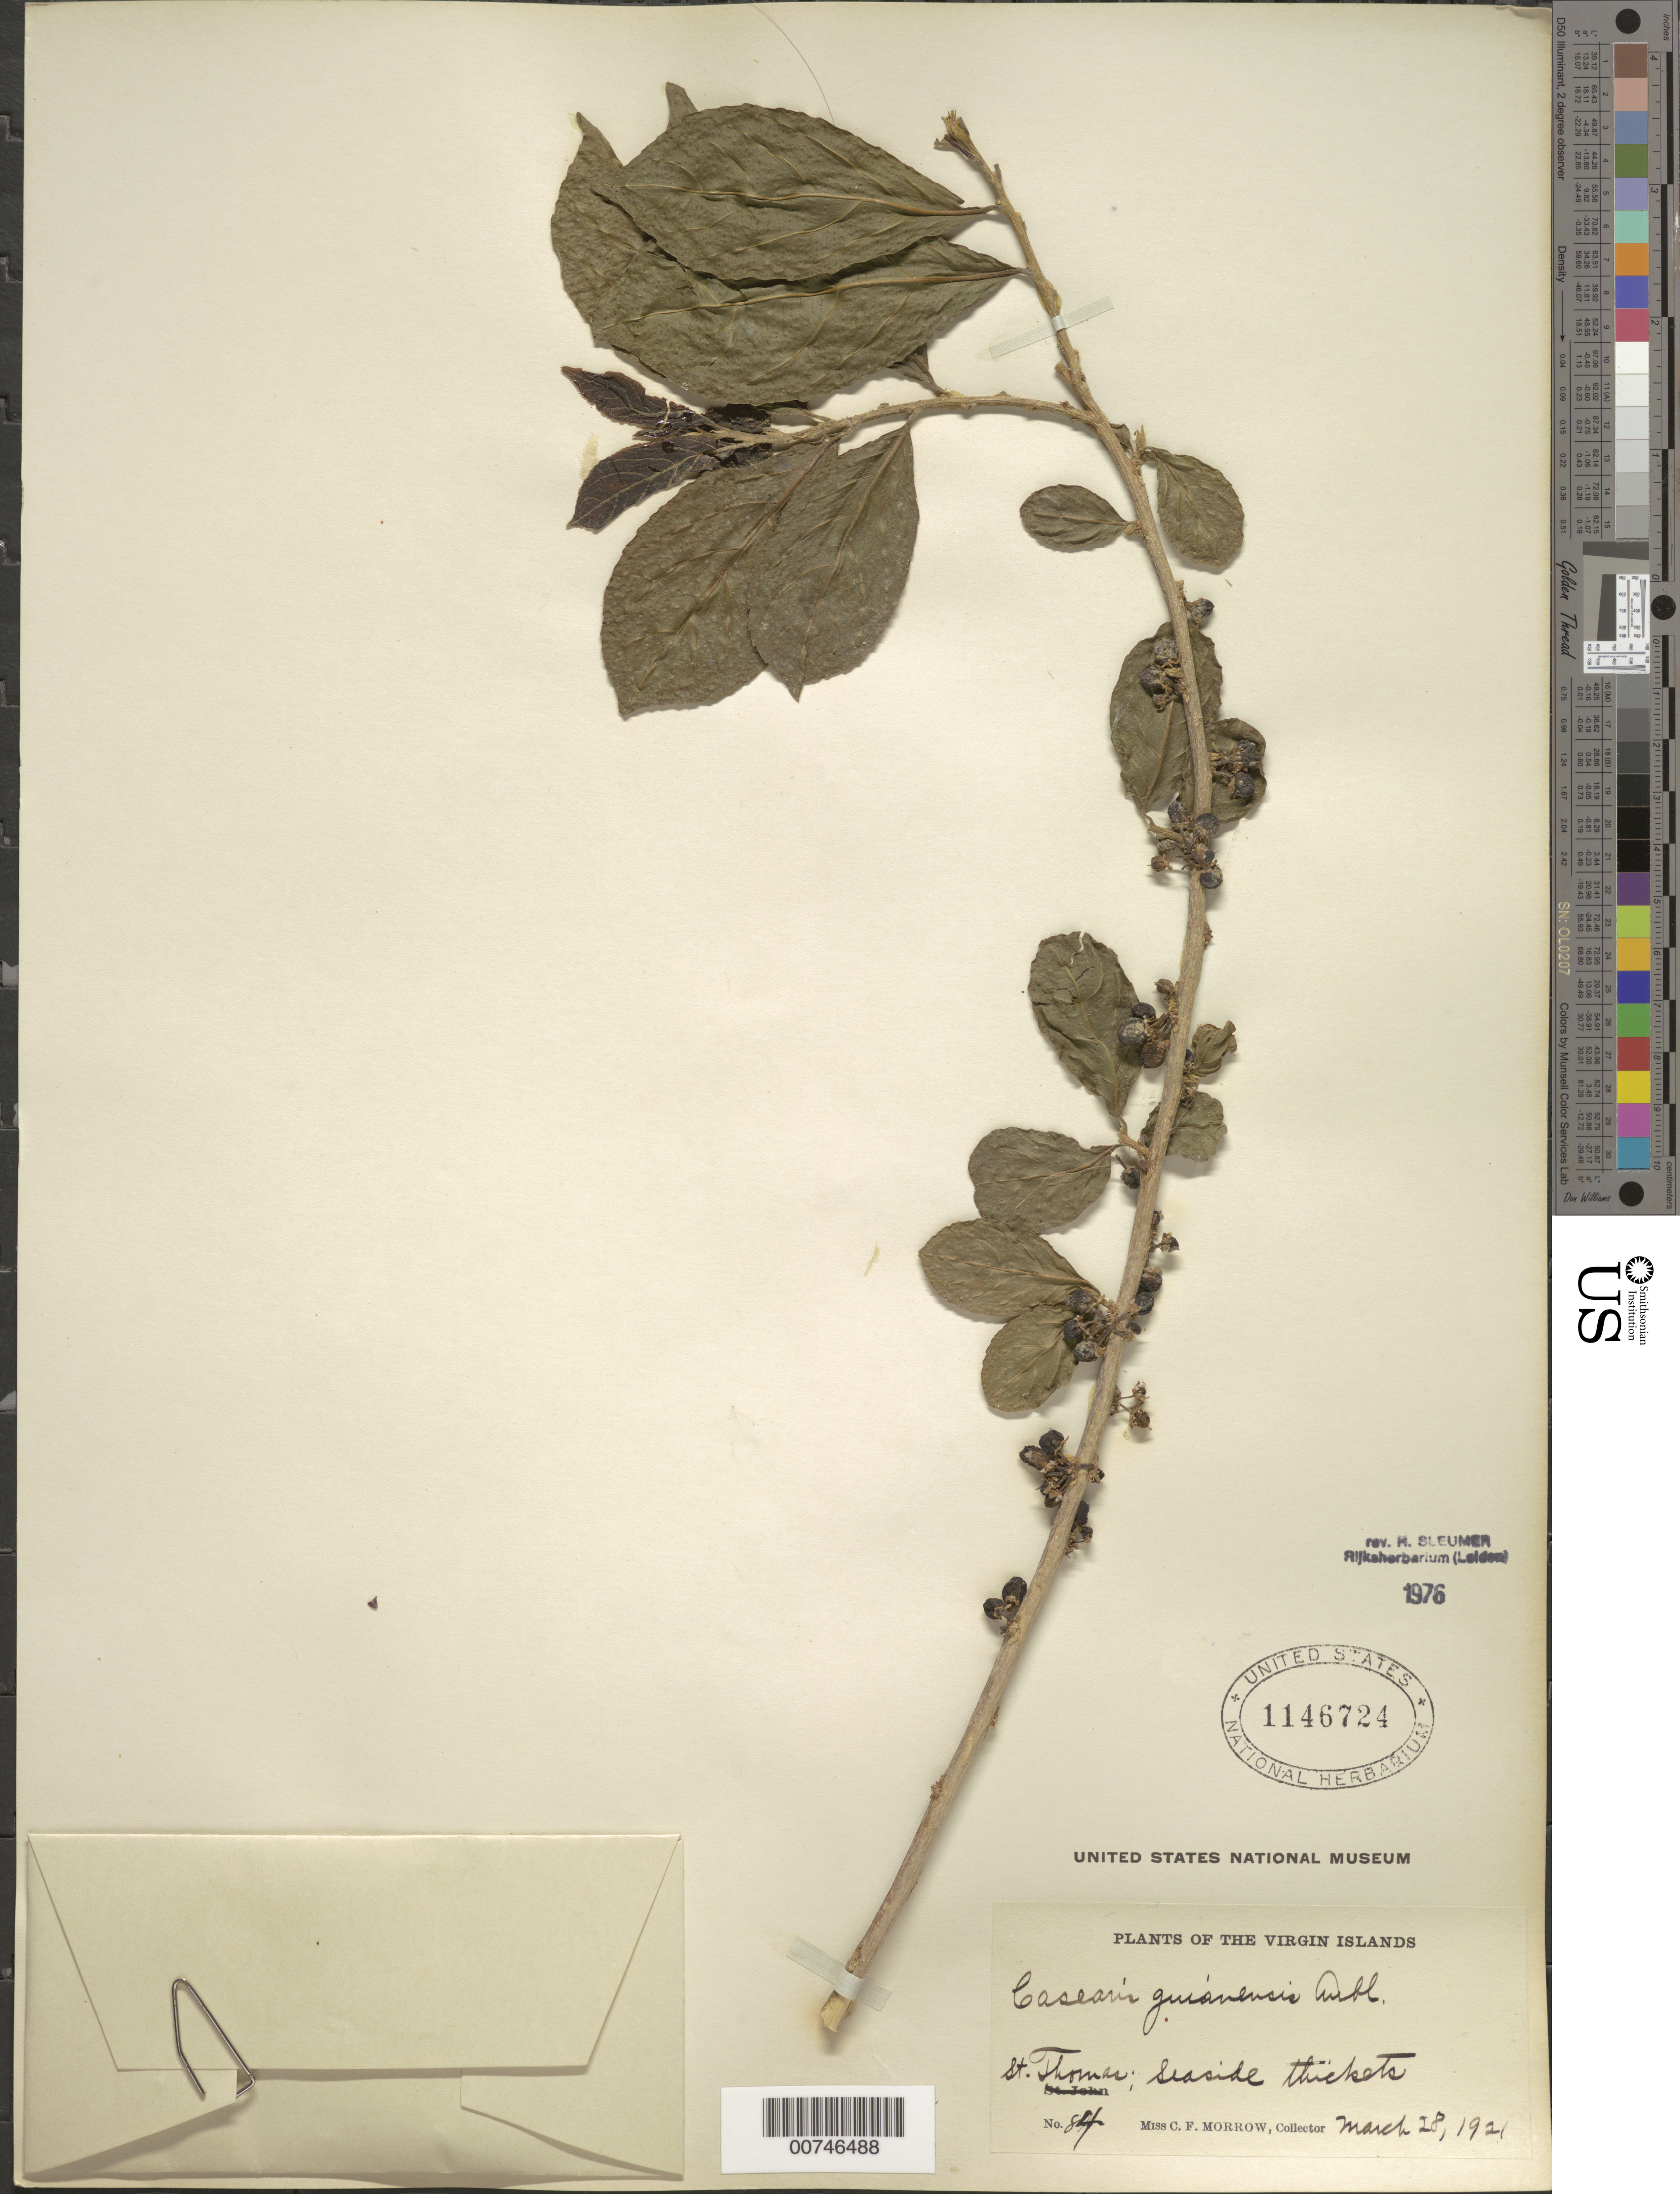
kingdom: Plantae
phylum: Tracheophyta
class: Magnoliopsida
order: Malpighiales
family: Salicaceae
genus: Casearia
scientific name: Casearia guianensis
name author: (Aubl.) Urb.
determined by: Sleumer, H. O.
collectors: C. Morrow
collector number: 84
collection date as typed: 18 Mar 1921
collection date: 1921-03-18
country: U.S. Virgin Islands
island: St. Thomas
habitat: Seaside thickets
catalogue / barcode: US 1146724